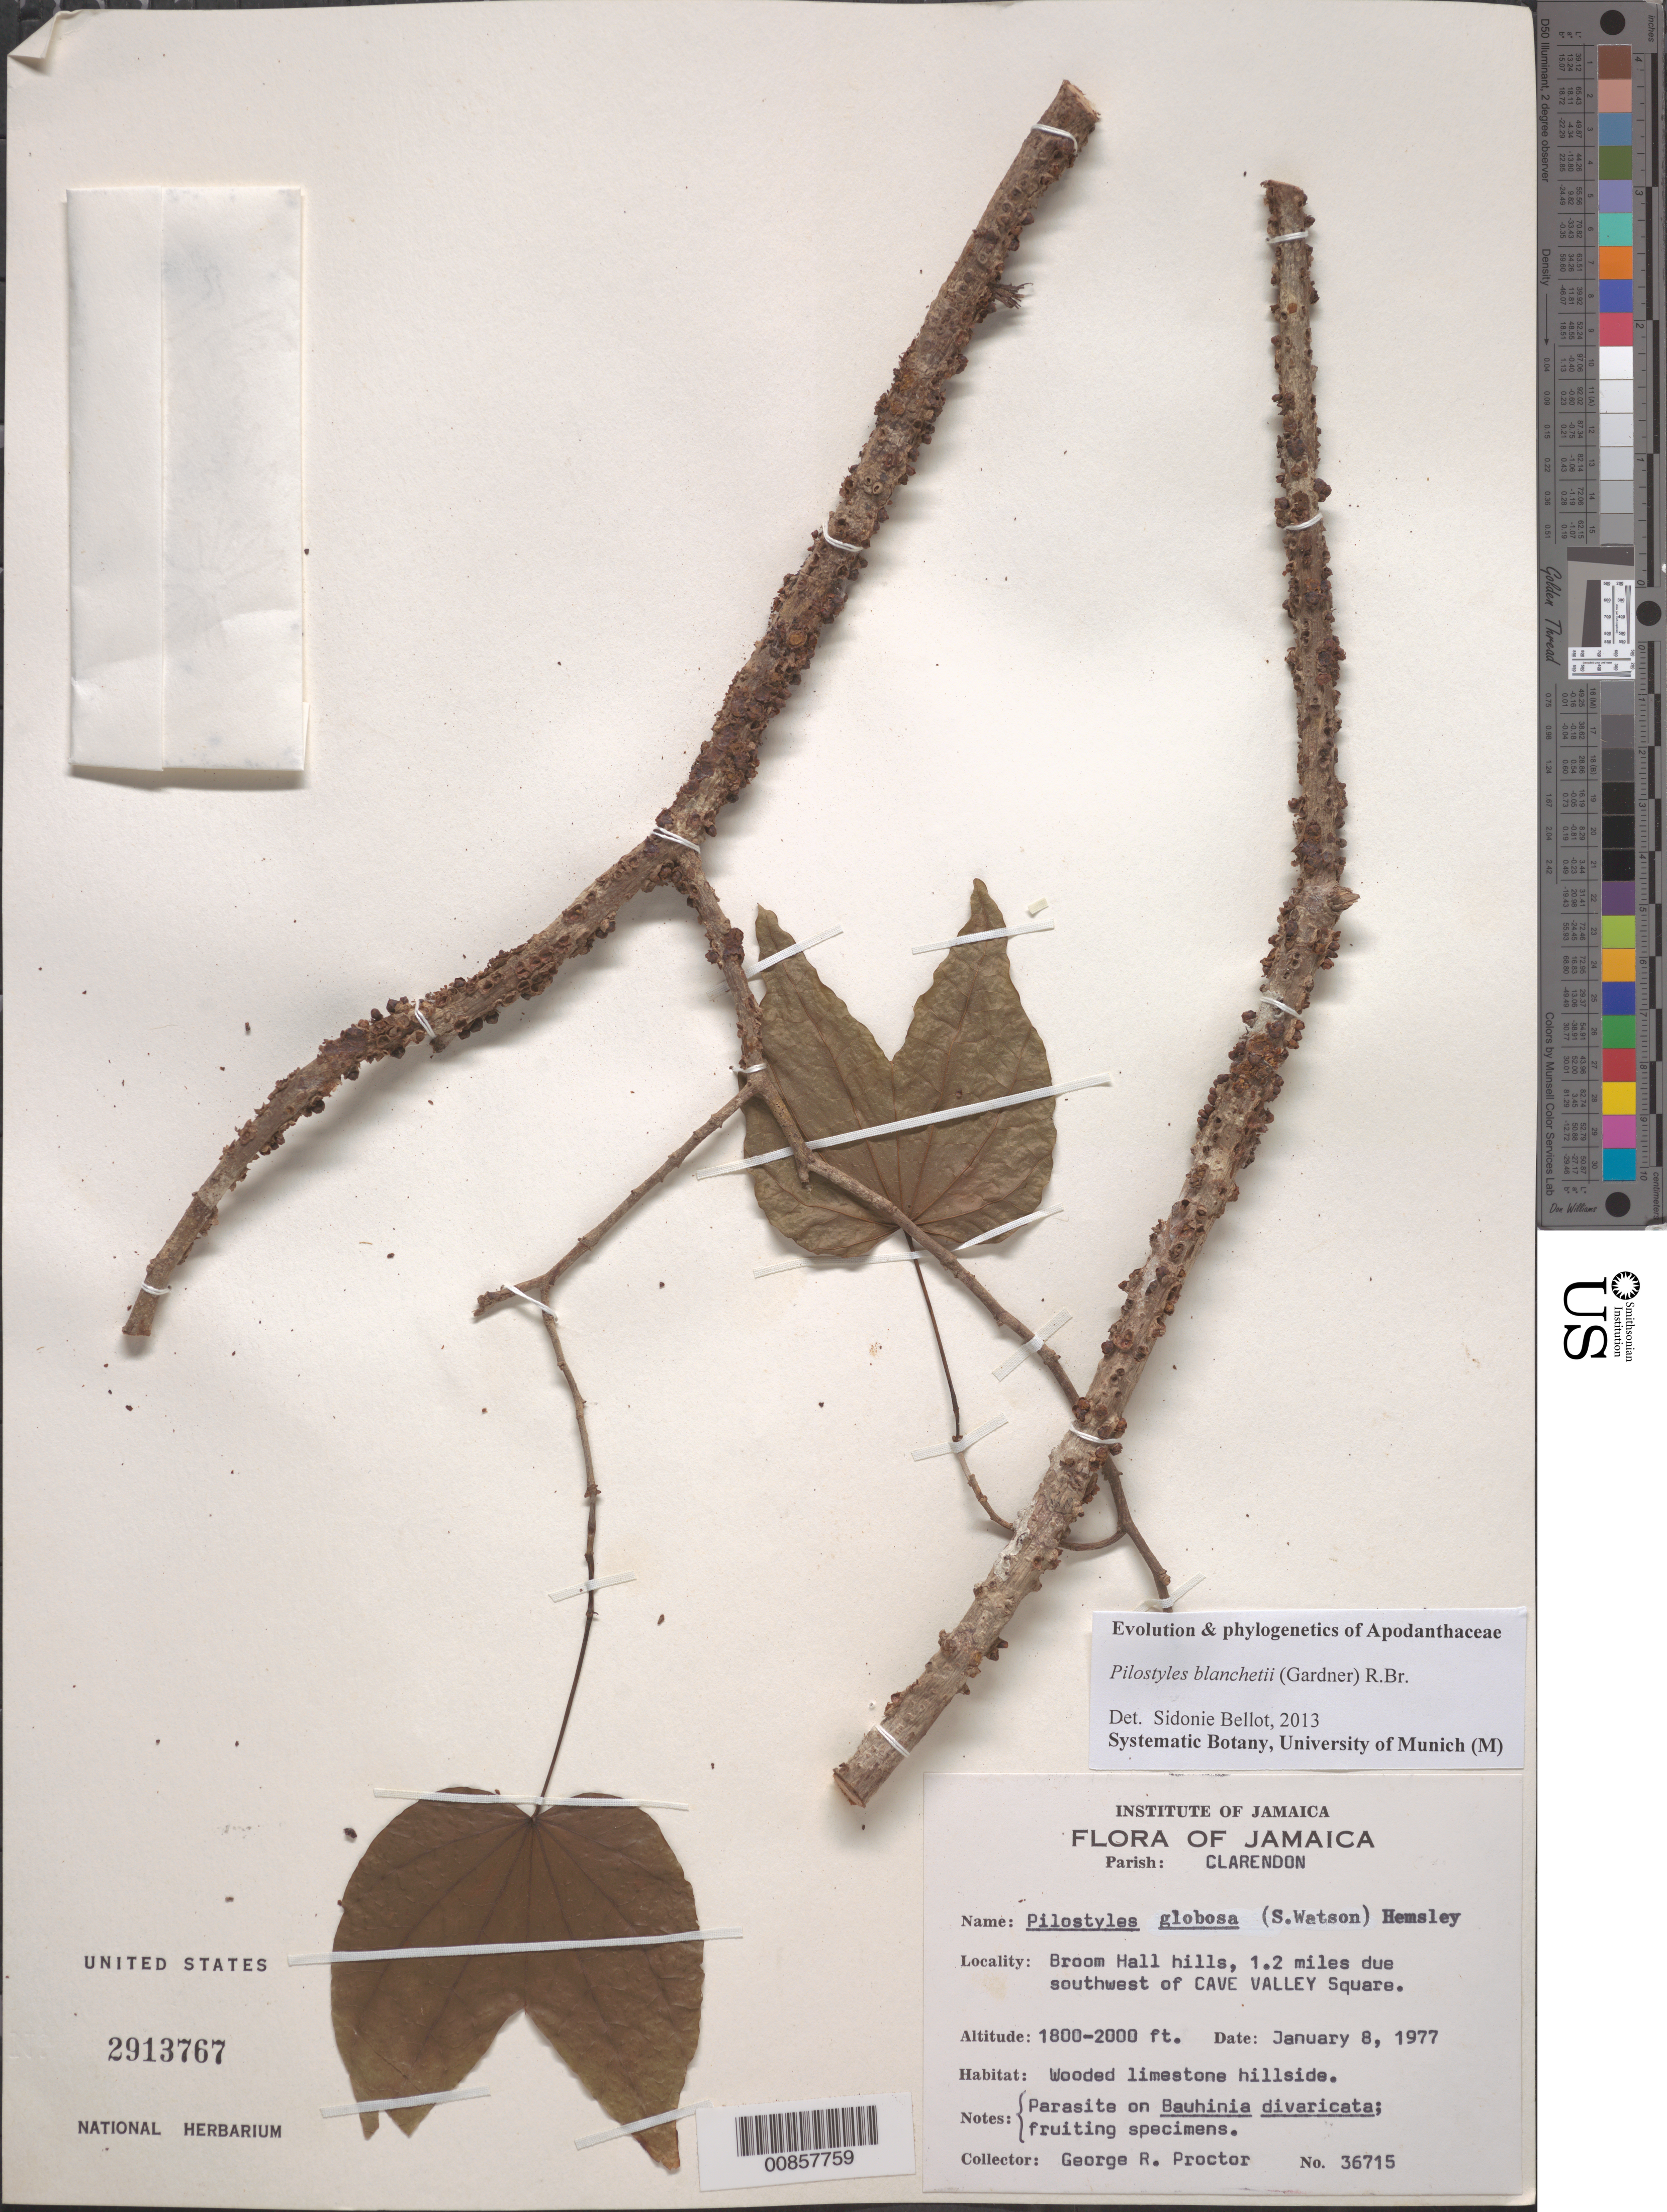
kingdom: Plantae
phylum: Tracheophyta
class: Magnoliopsida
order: Cucurbitales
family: Apodanthaceae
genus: Pilostyles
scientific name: Pilostyles blanchetii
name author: (Gardner) R. Br.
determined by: Bellot, Sidonie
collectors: G. R. Proctor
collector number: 36715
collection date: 1977-01-08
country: Jamaica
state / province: Clarendon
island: Greater Antilles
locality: Broom Hall hills, 1.2 mi due sw of Cave Valley Square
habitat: Wooded limestone hills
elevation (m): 549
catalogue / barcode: US 2913767